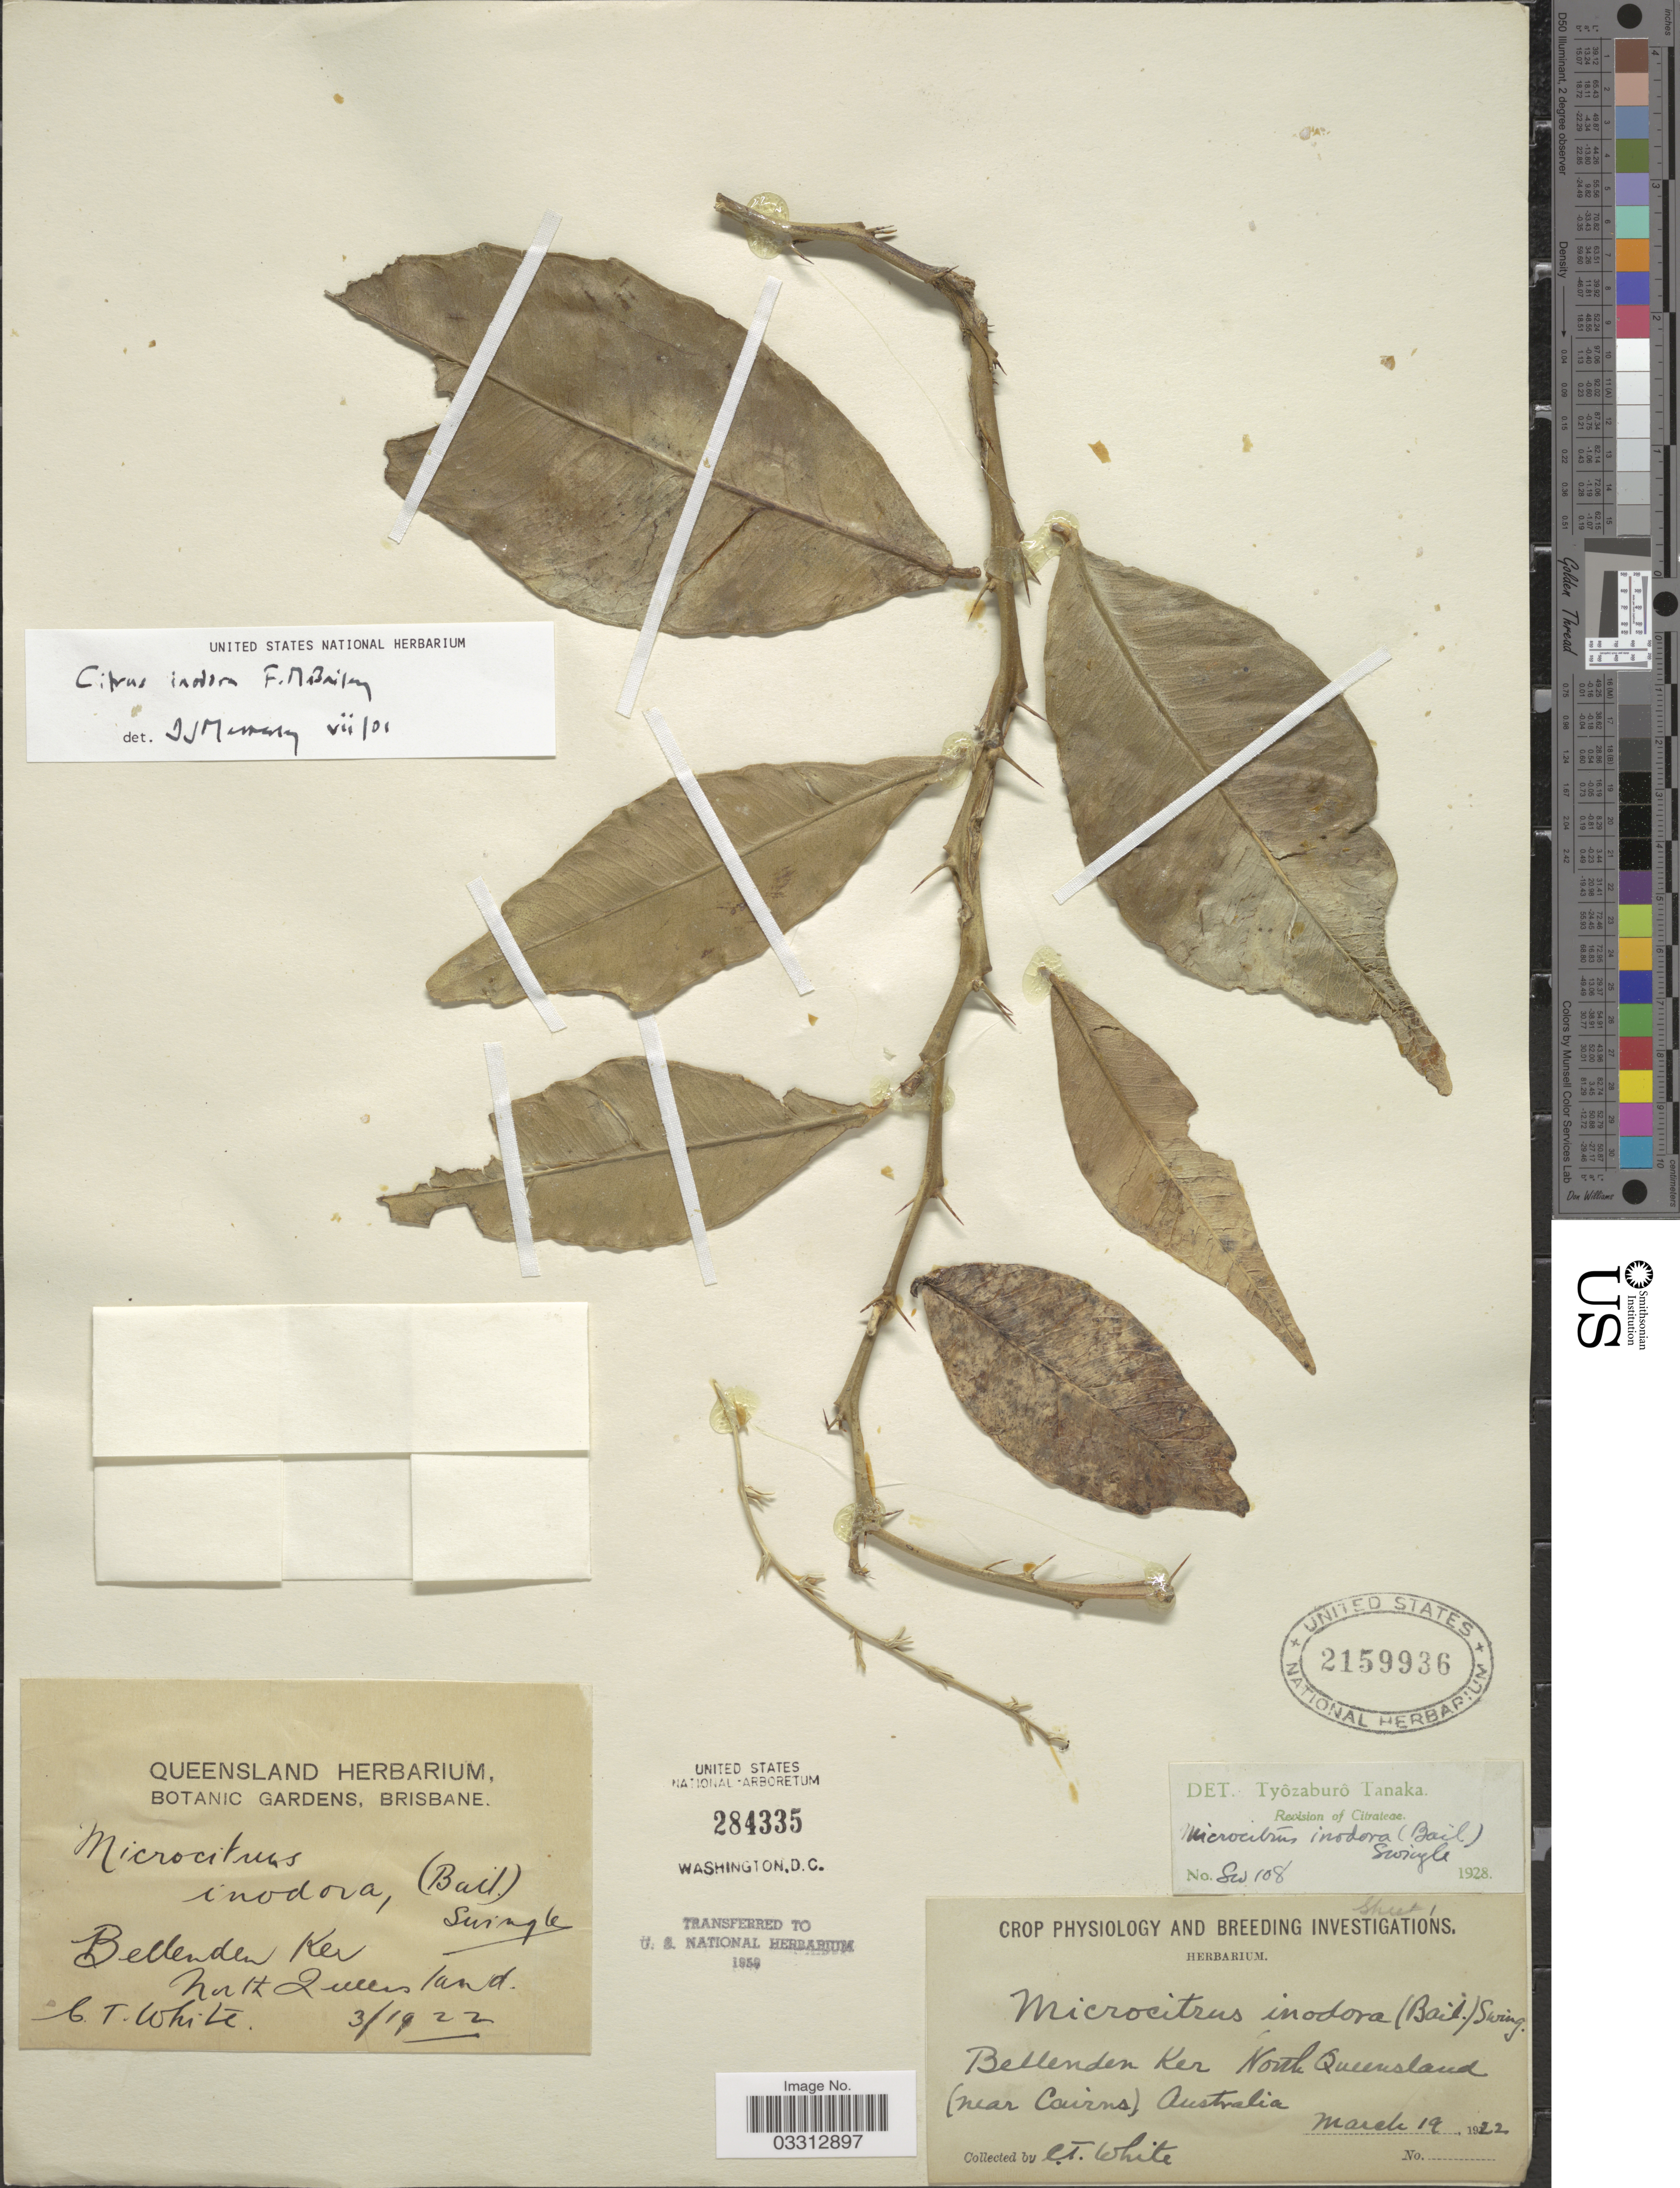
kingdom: Plantae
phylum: Tracheophyta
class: Magnoliopsida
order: Sapindales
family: Rutaceae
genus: Citrus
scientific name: Citrus inodora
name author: F.M. Bailey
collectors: C. T. White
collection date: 1922-03-19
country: Australia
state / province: Queensland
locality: Bellenden Ker North Queensland (near Cairns).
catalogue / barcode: US 2159936